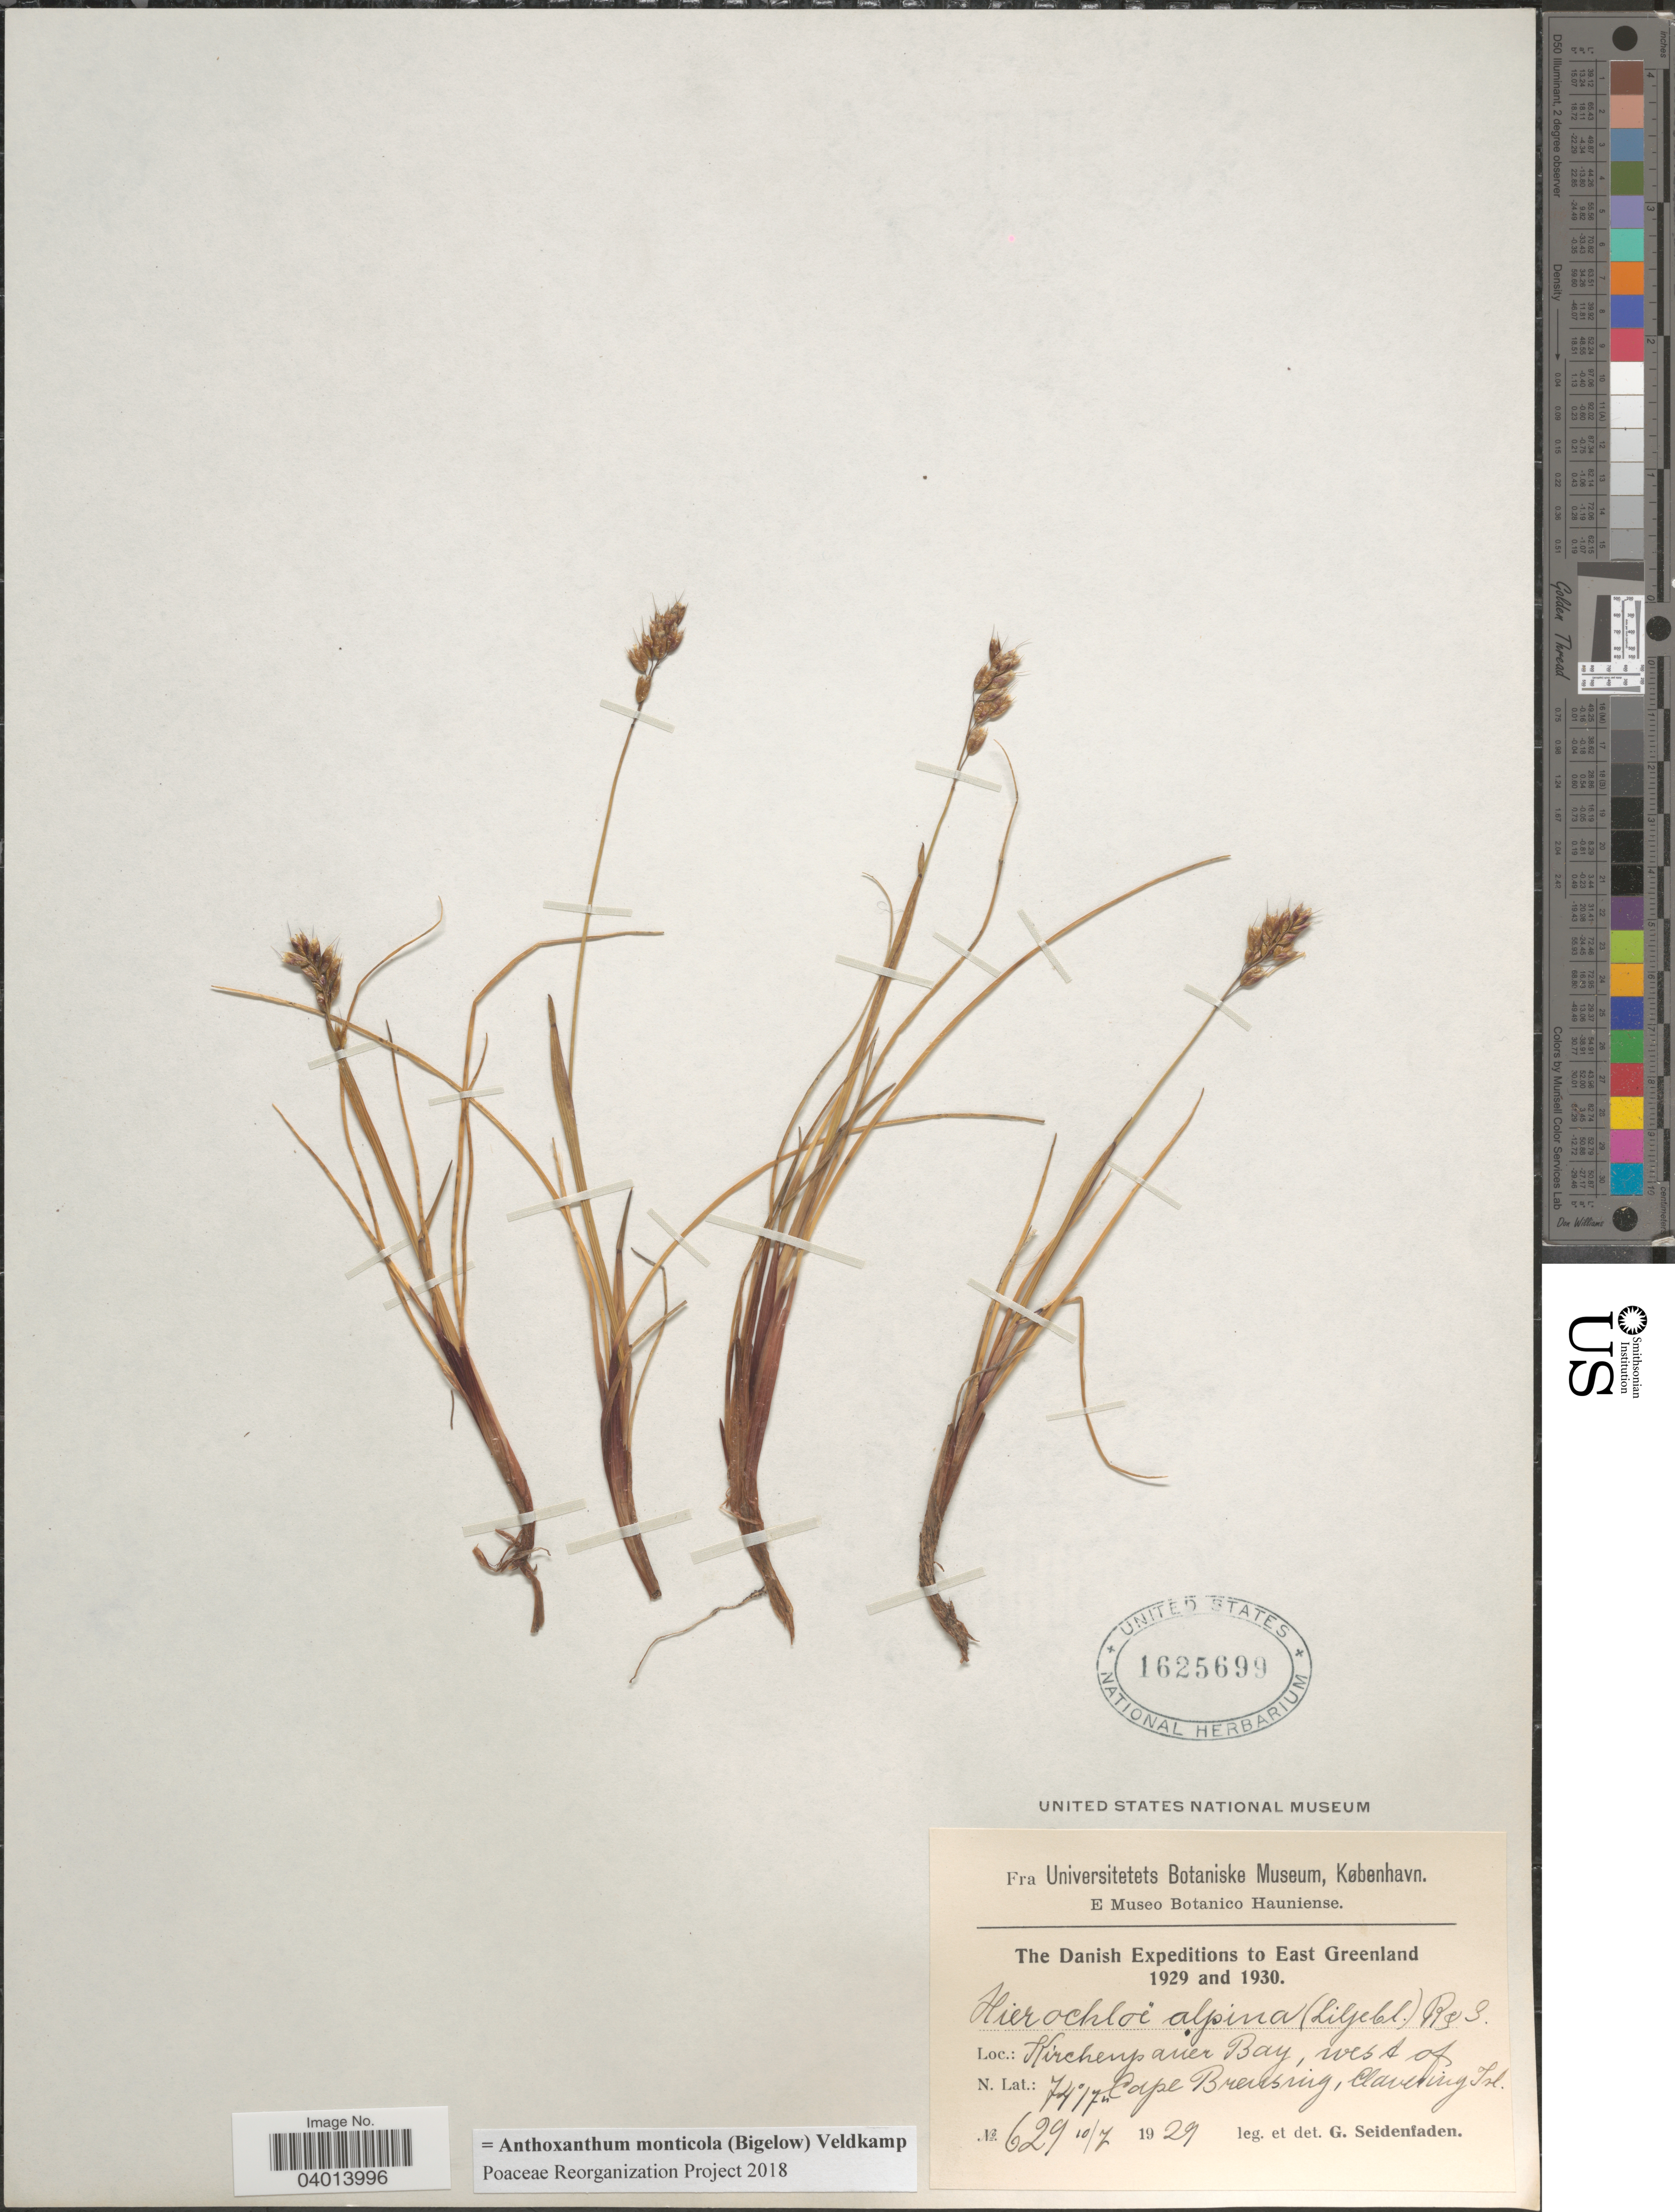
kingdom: Plantae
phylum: Tracheophyta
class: Liliopsida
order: Poales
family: Poaceae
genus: Anthoxanthum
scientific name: Anthoxanthum monticola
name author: (Bigelow) Veldkamp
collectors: G. Seidenfaden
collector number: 629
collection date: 1929-07-10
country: Greenland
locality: East Greenland. Kirchenpaver Bay, west of Cape Breusing, Clavening Isl.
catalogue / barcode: US 1625699